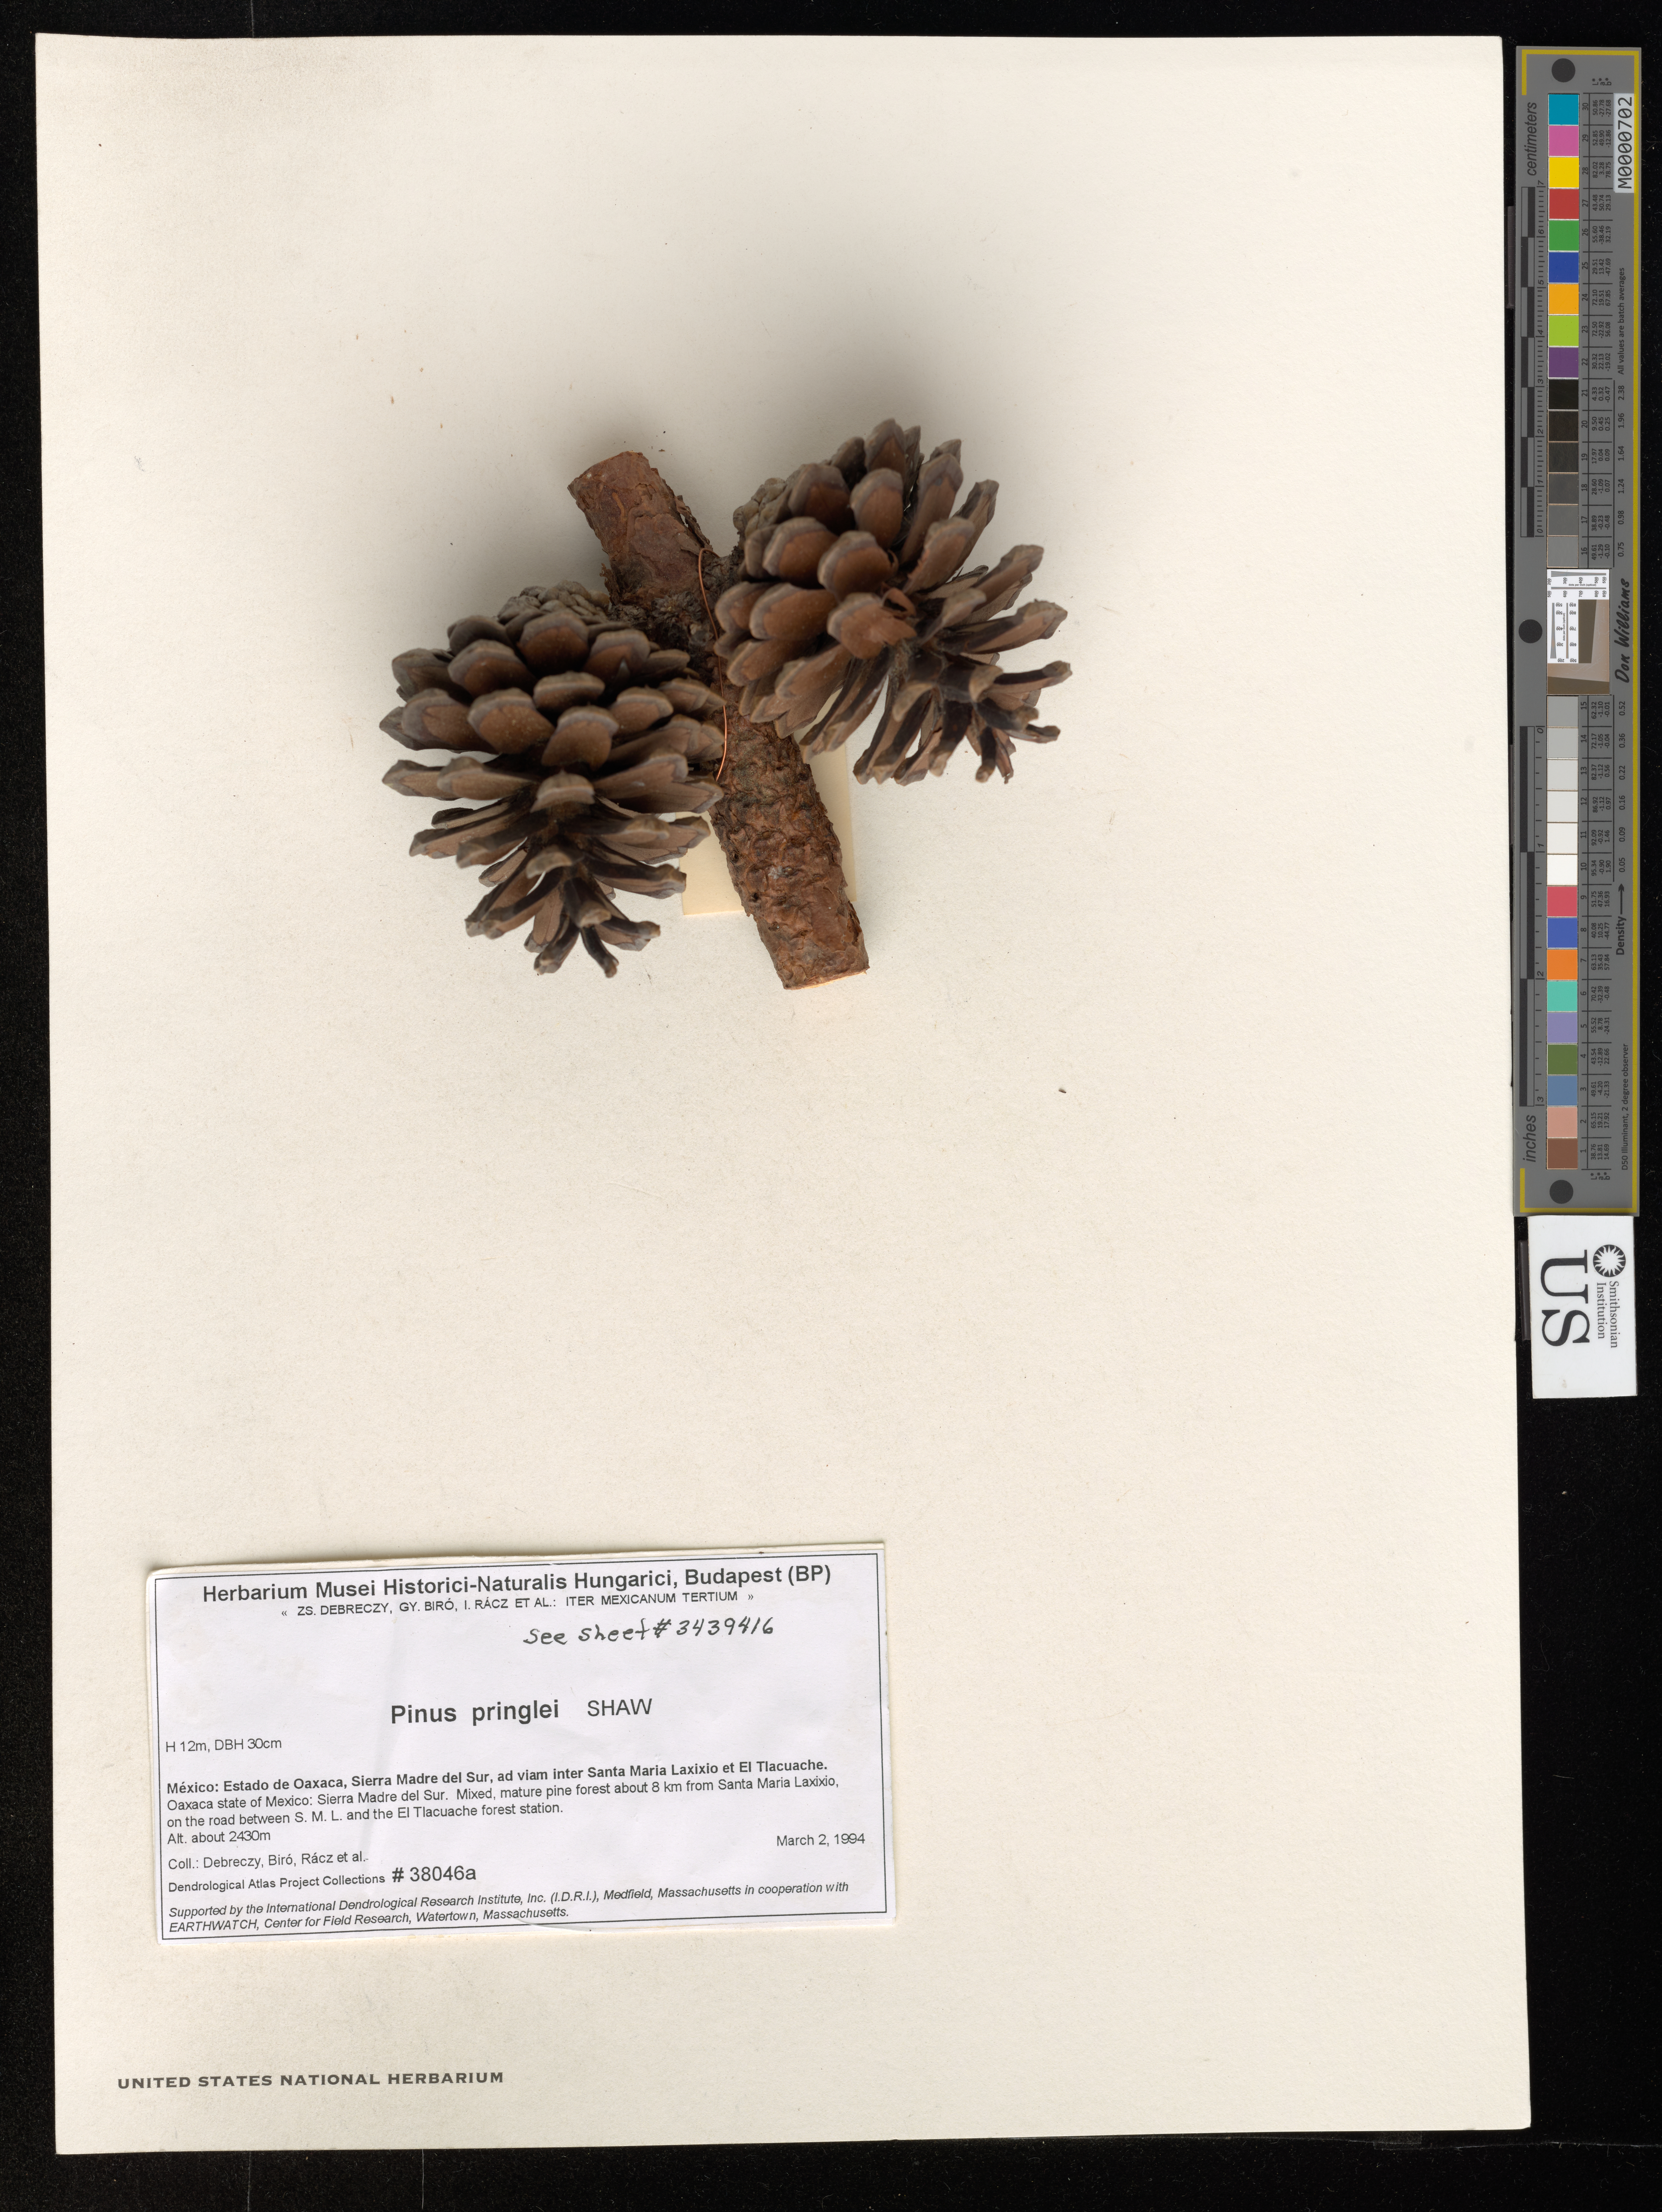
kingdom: Plantae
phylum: Tracheophyta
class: Pinopsida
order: Pinales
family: Pinaceae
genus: Pinus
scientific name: Pinus pringlei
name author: Shaw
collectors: Z. Debreczy, G. Biro, I. Rácz & et al.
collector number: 38046 a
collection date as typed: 02 Mar 1994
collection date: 1994-03-02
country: Mexico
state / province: Oaxaca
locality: About 8 km from Santa Maria Laxixio, on the road between Santa Maria Laxixio and the El Tlacuache forest station. Sierra Madre del Sur.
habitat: Mixed, mature pine forest.